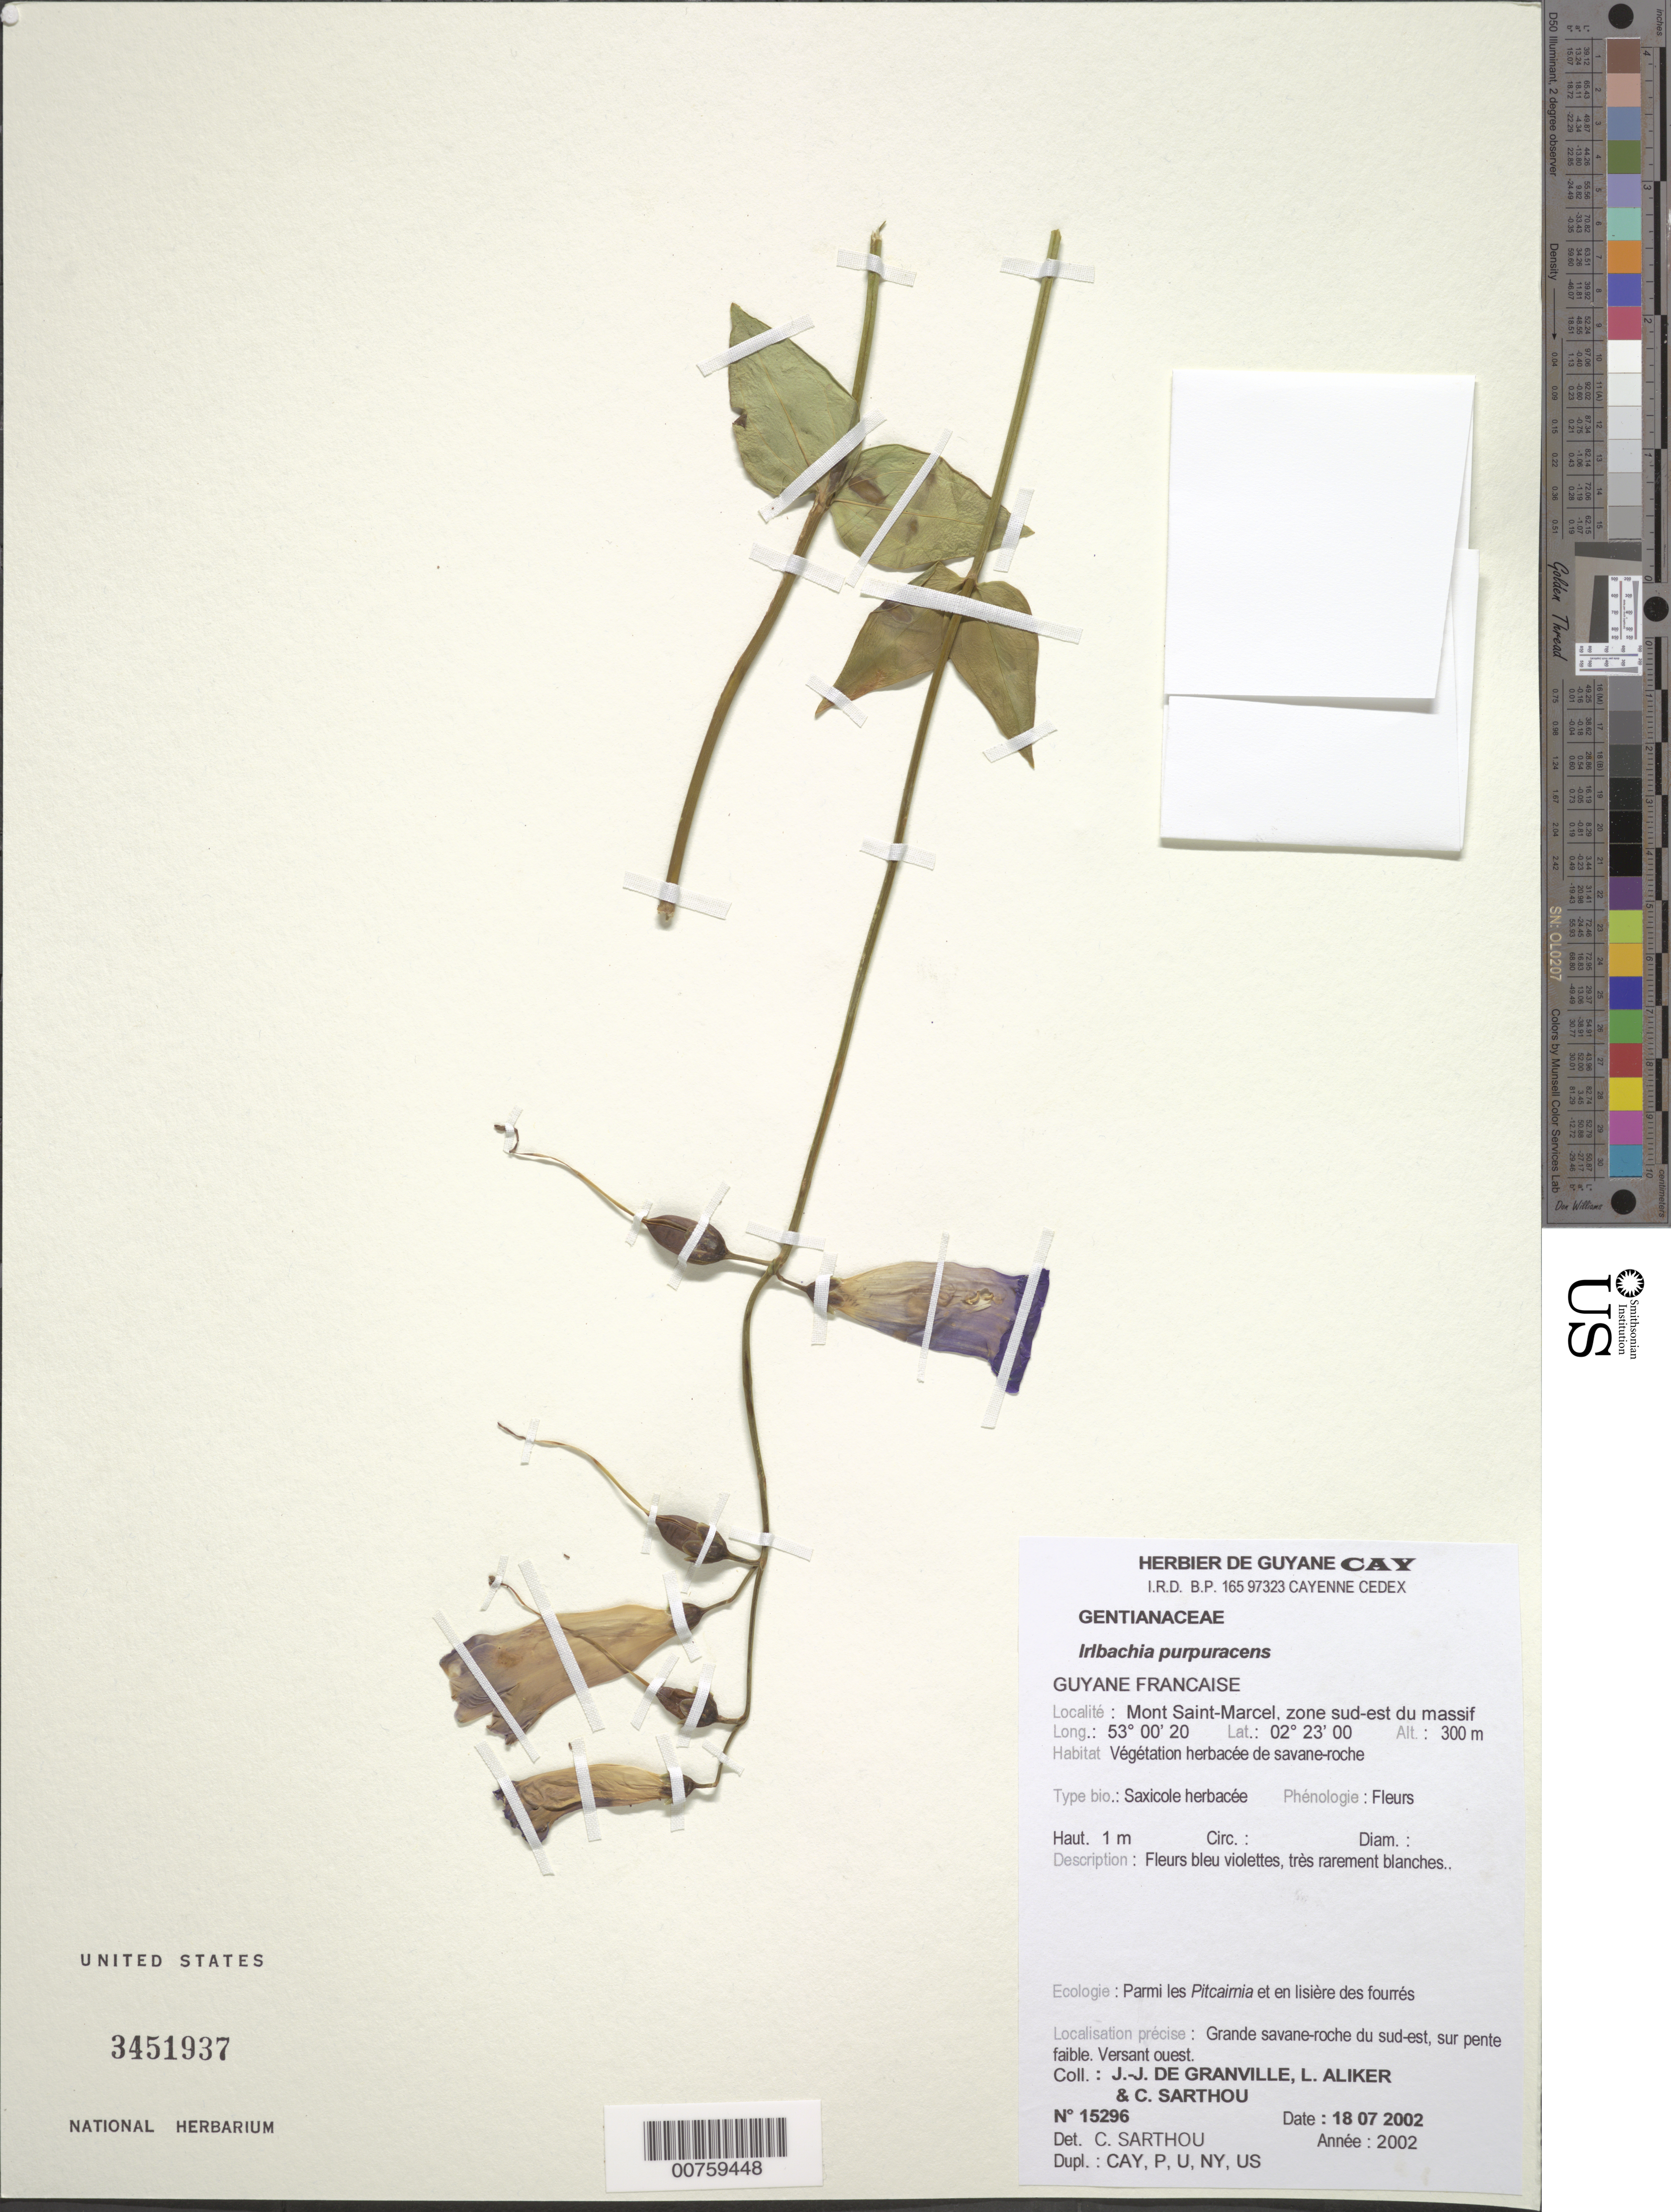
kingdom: Plantae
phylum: Tracheophyta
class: Magnoliopsida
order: Gentianales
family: Gentianaceae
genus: Irlbachia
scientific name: Irlbachia purpurascens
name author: (Aubl.) Maas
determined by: Sarthou, C.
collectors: J.-J. de Granville, L. Aliker & C. Sarthou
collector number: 15296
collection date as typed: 18-Jul-02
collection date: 2002-07-18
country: French Guiana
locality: Mont Saint-Marcel, zone Sud-Est du massif, Bassin de l'Yaloupi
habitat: Vegetation herbacée de savane-roche; sur pente faible; parmi les Pitcaimia et enlisere des fourrés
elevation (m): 300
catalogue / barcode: US 3451937